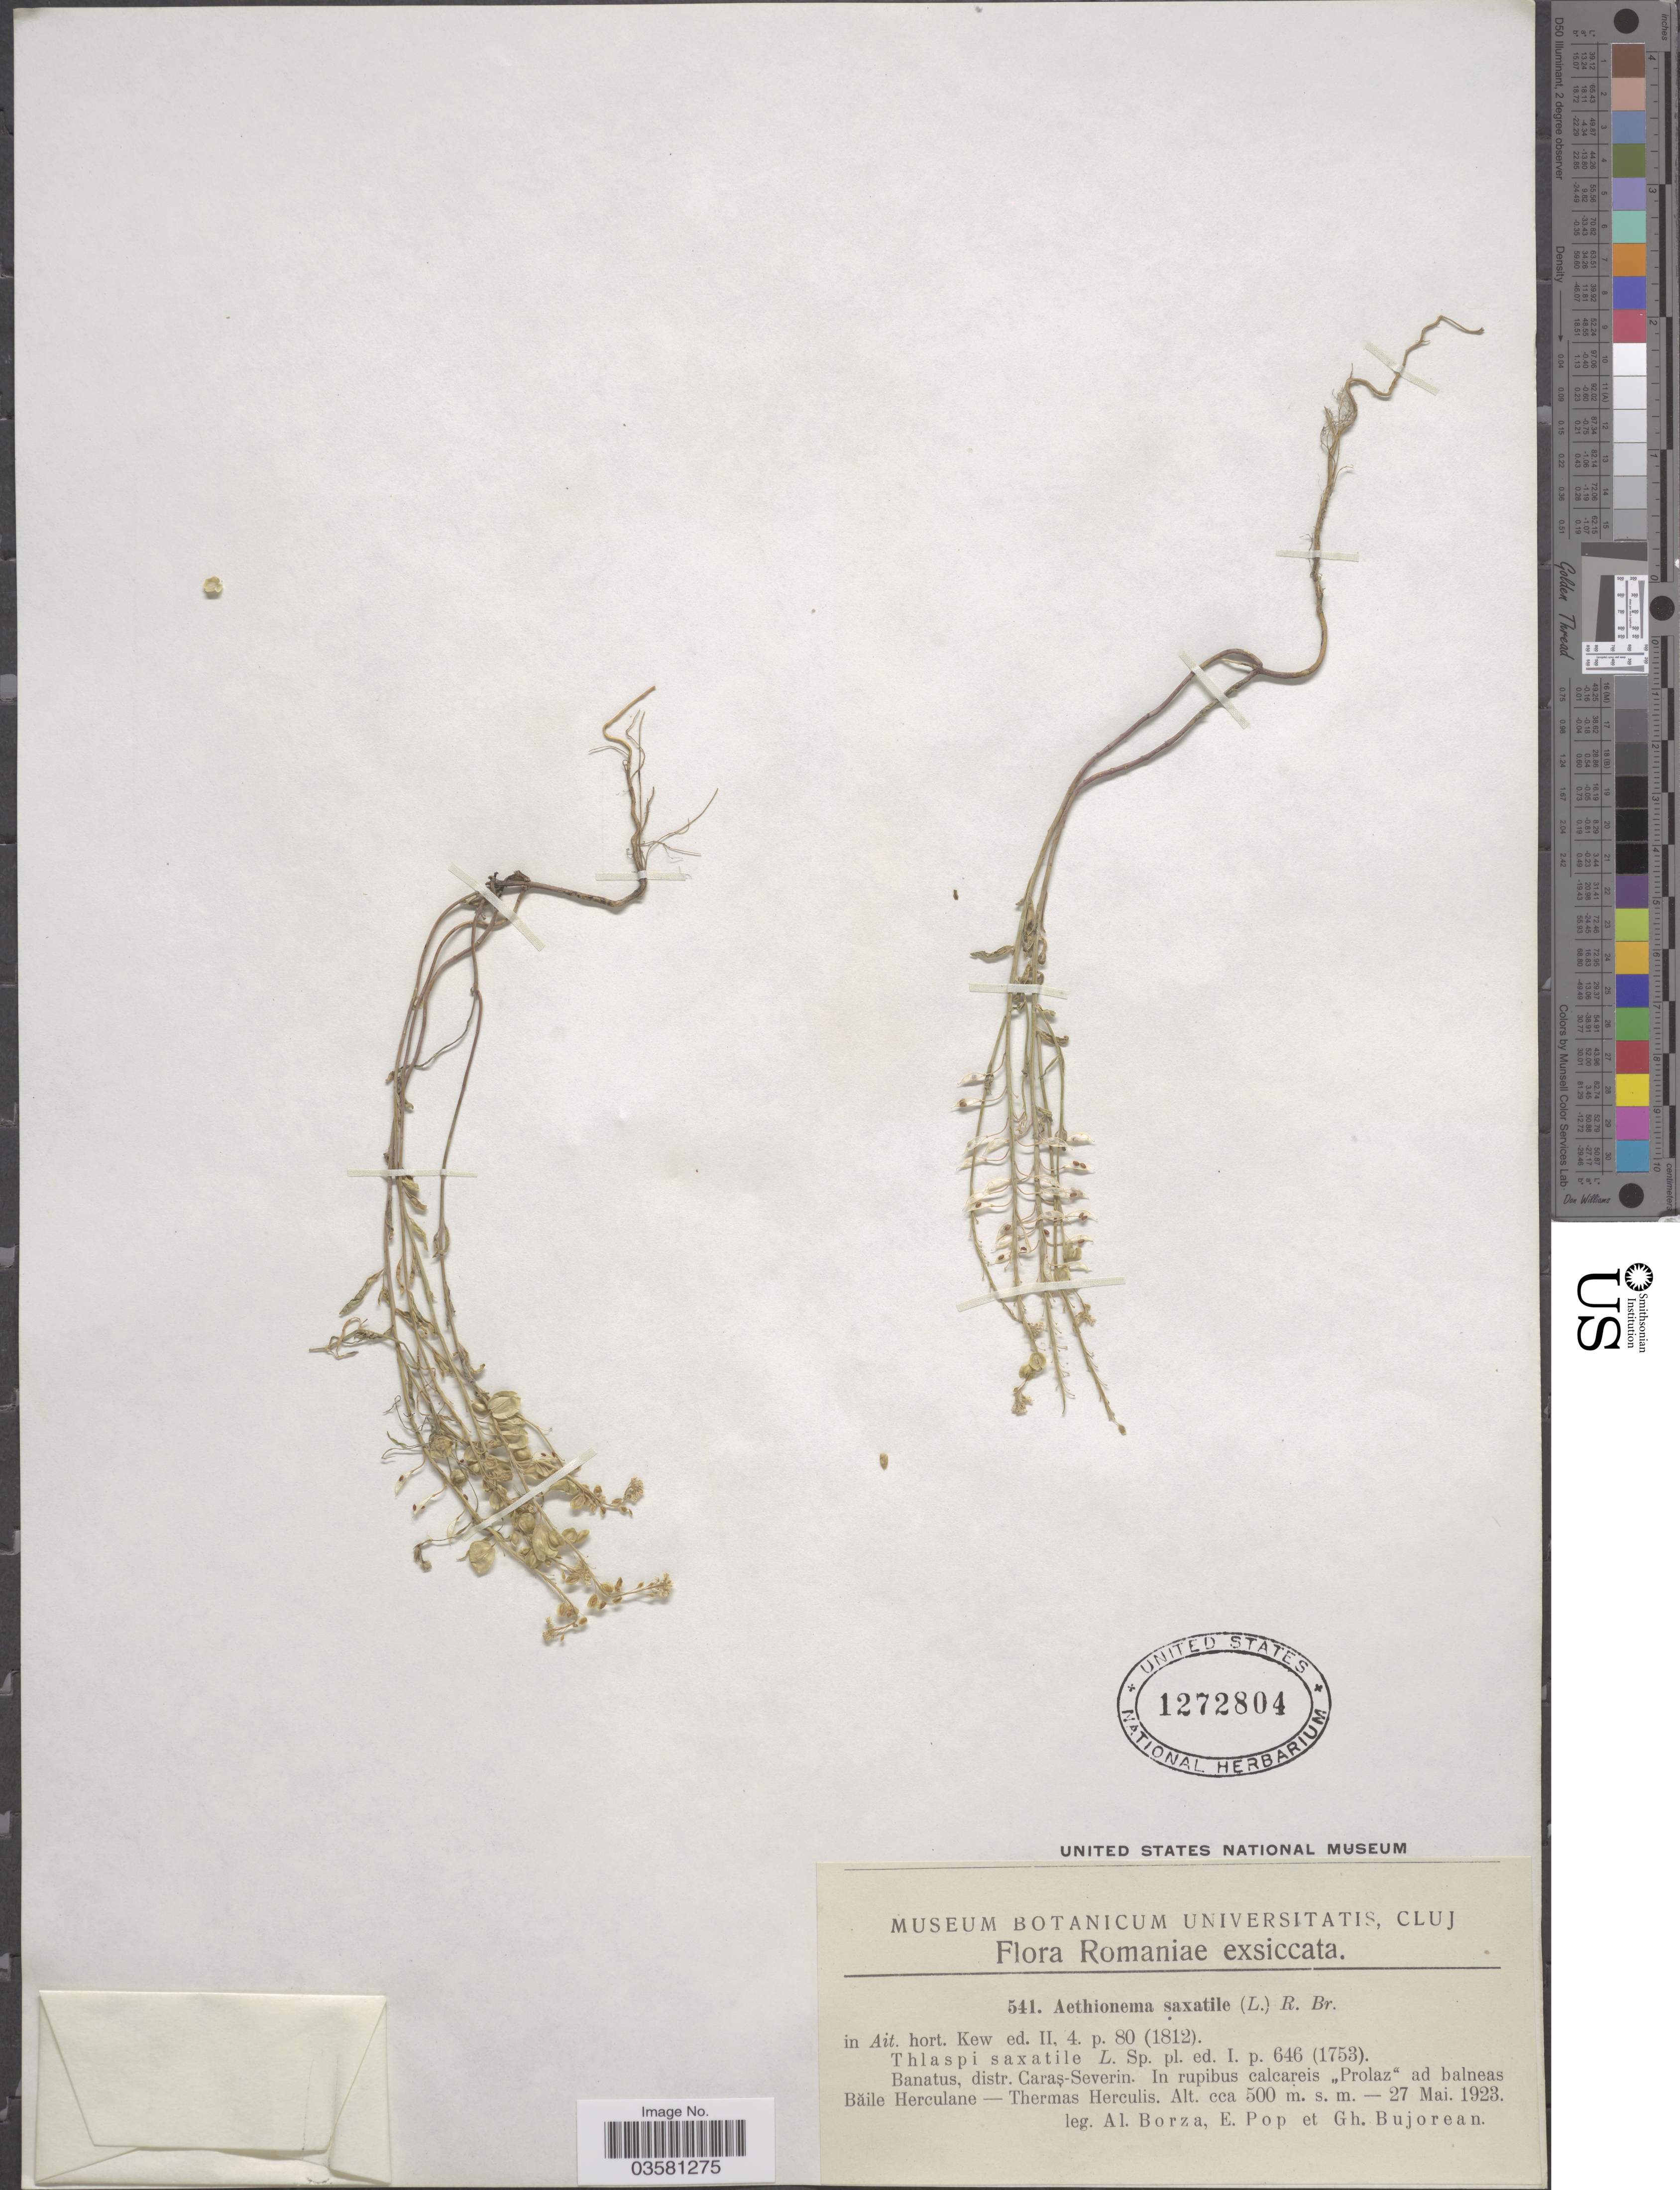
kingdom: Plantae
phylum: Tracheophyta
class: Magnoliopsida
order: Brassicales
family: Brassicaceae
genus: Aethionema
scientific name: Aethionema saxatile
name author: (L.) W.T. Aiton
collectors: A. Borza, E. Pop & G. Bujorean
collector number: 541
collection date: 1923-05-27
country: Romania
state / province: Caras-Severin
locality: Banatus, distr. Caraş-Severin. In rupibus calcareis "Prolaz" ad balneas Băile Herculane - Thermas Herculis.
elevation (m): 500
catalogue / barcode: US 1272804